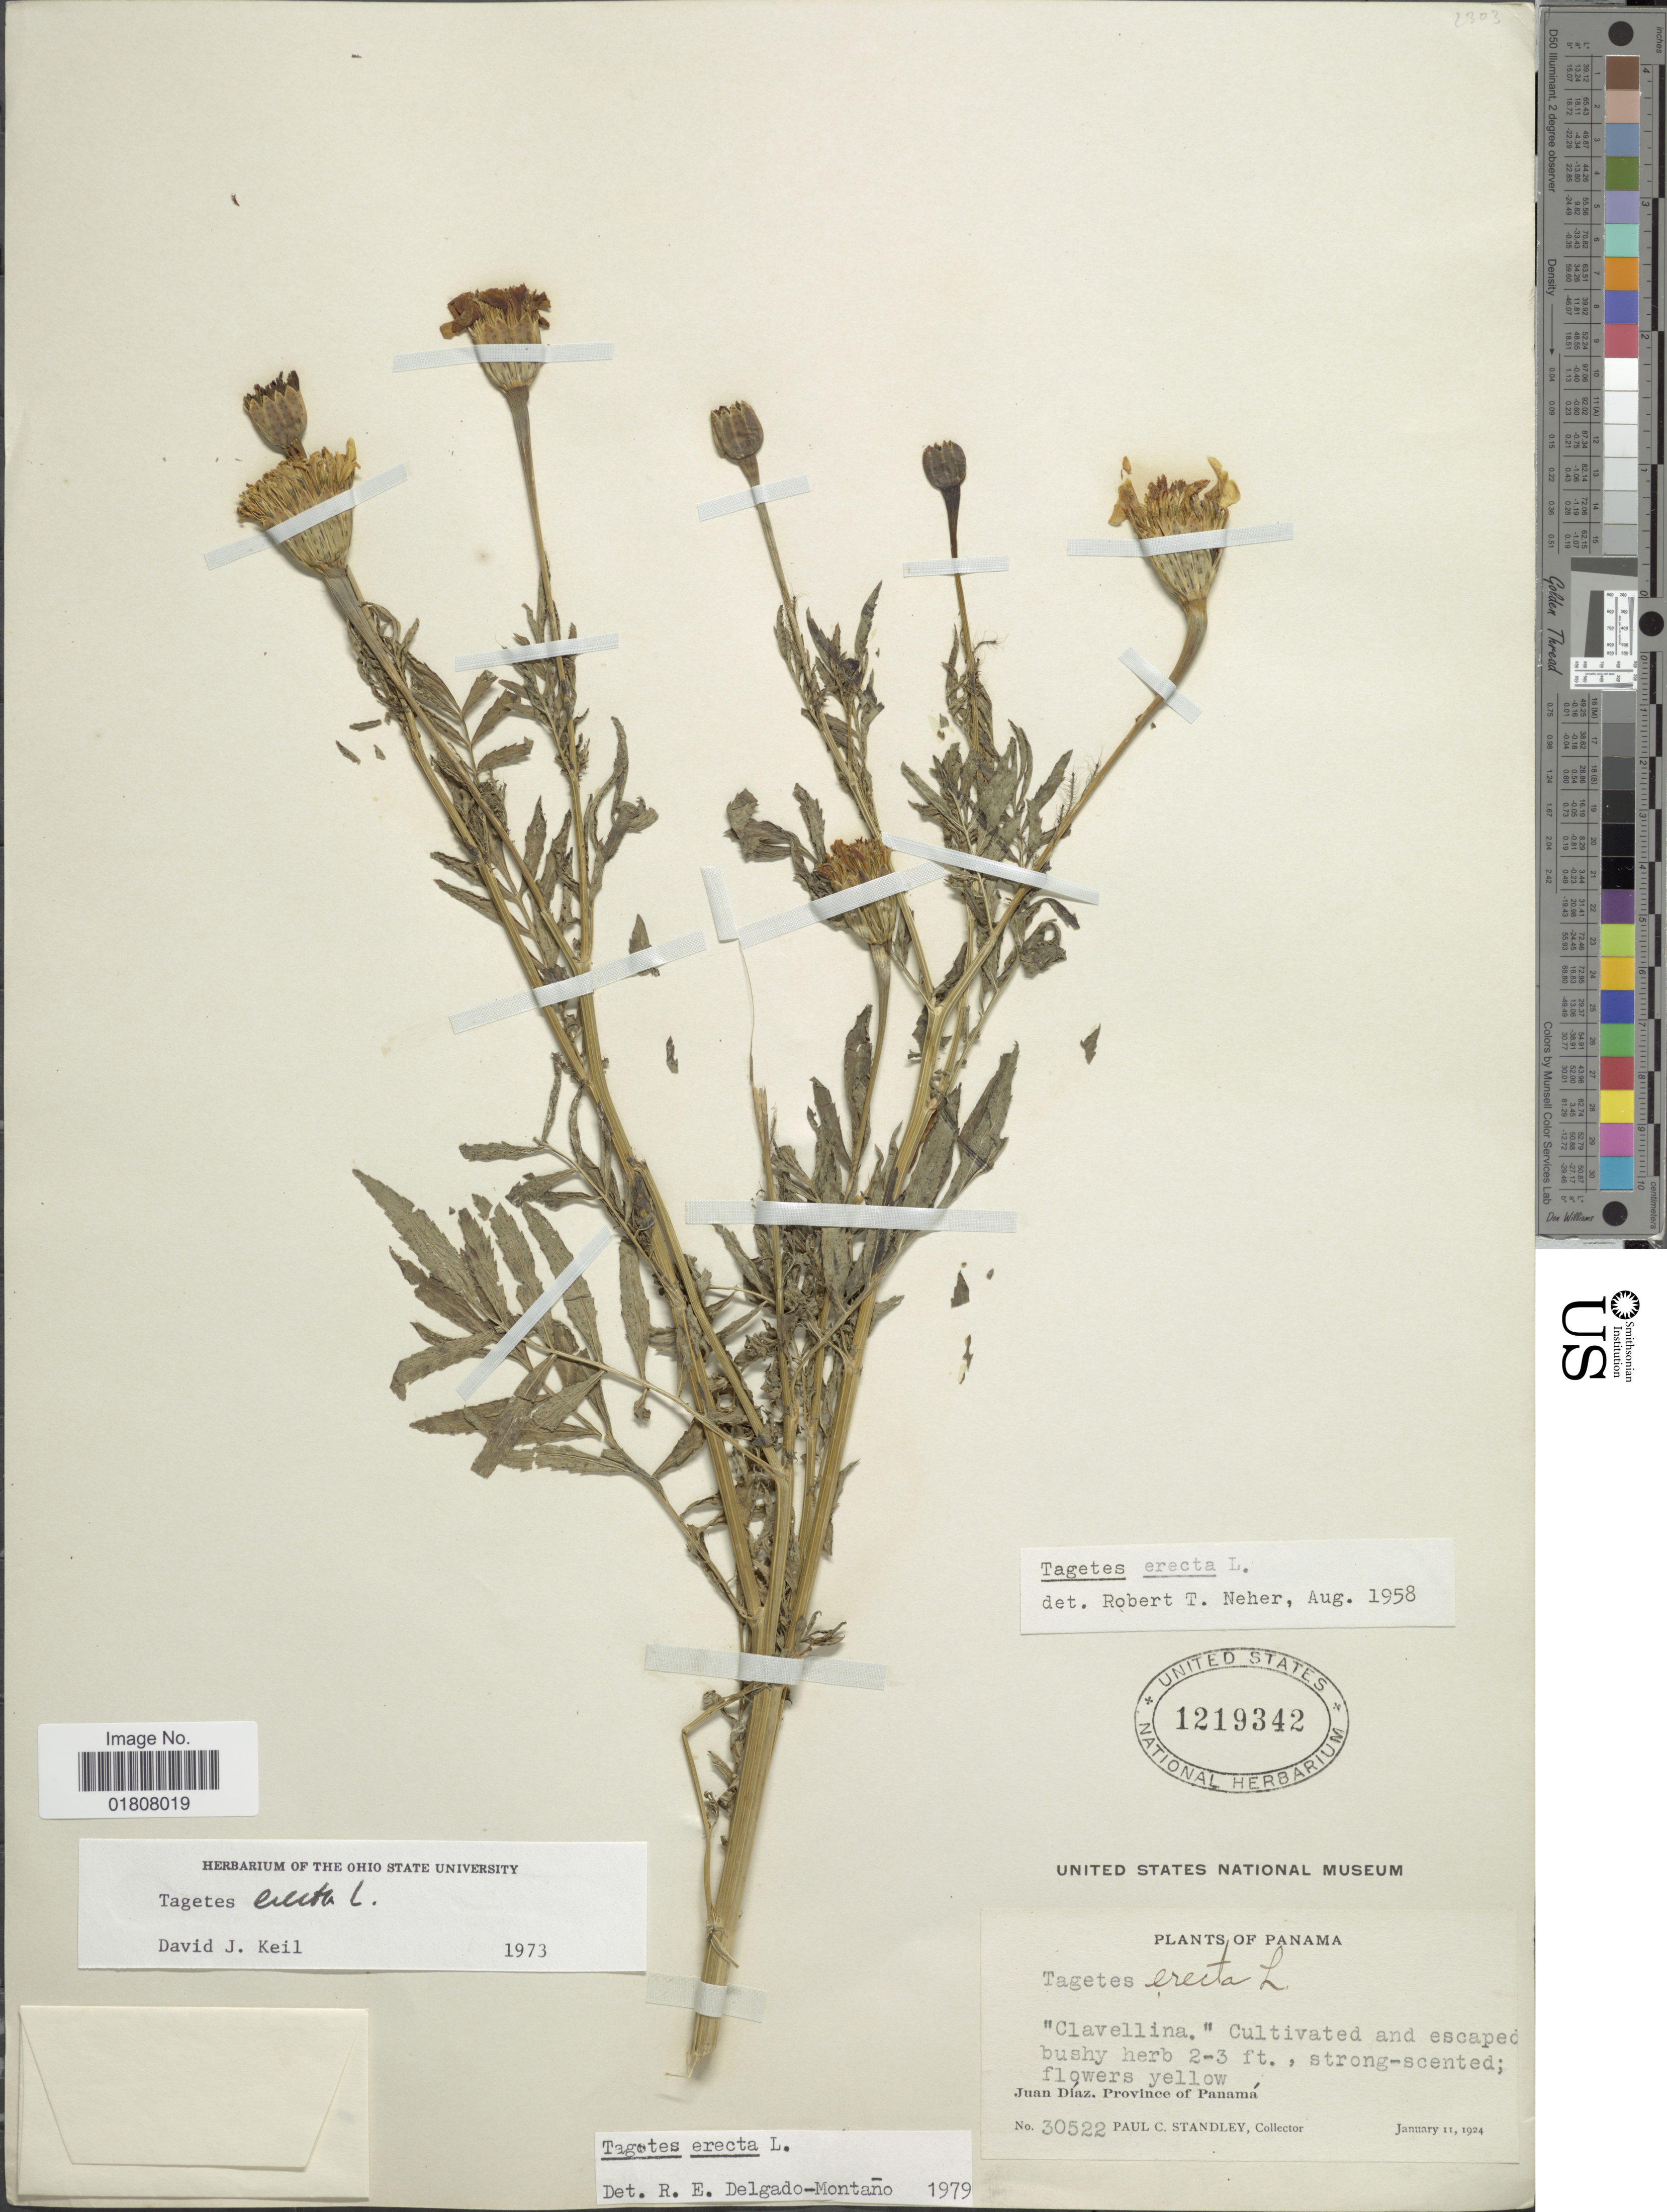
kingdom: Plantae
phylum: Tracheophyta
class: Magnoliopsida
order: Asterales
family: Asteraceae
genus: Tagetes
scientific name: Tagetes erecta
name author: L.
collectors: P. C. Standley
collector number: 30522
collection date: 1924-01-11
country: Panama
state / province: Panamá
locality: Juan Diaz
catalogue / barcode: US 1219342